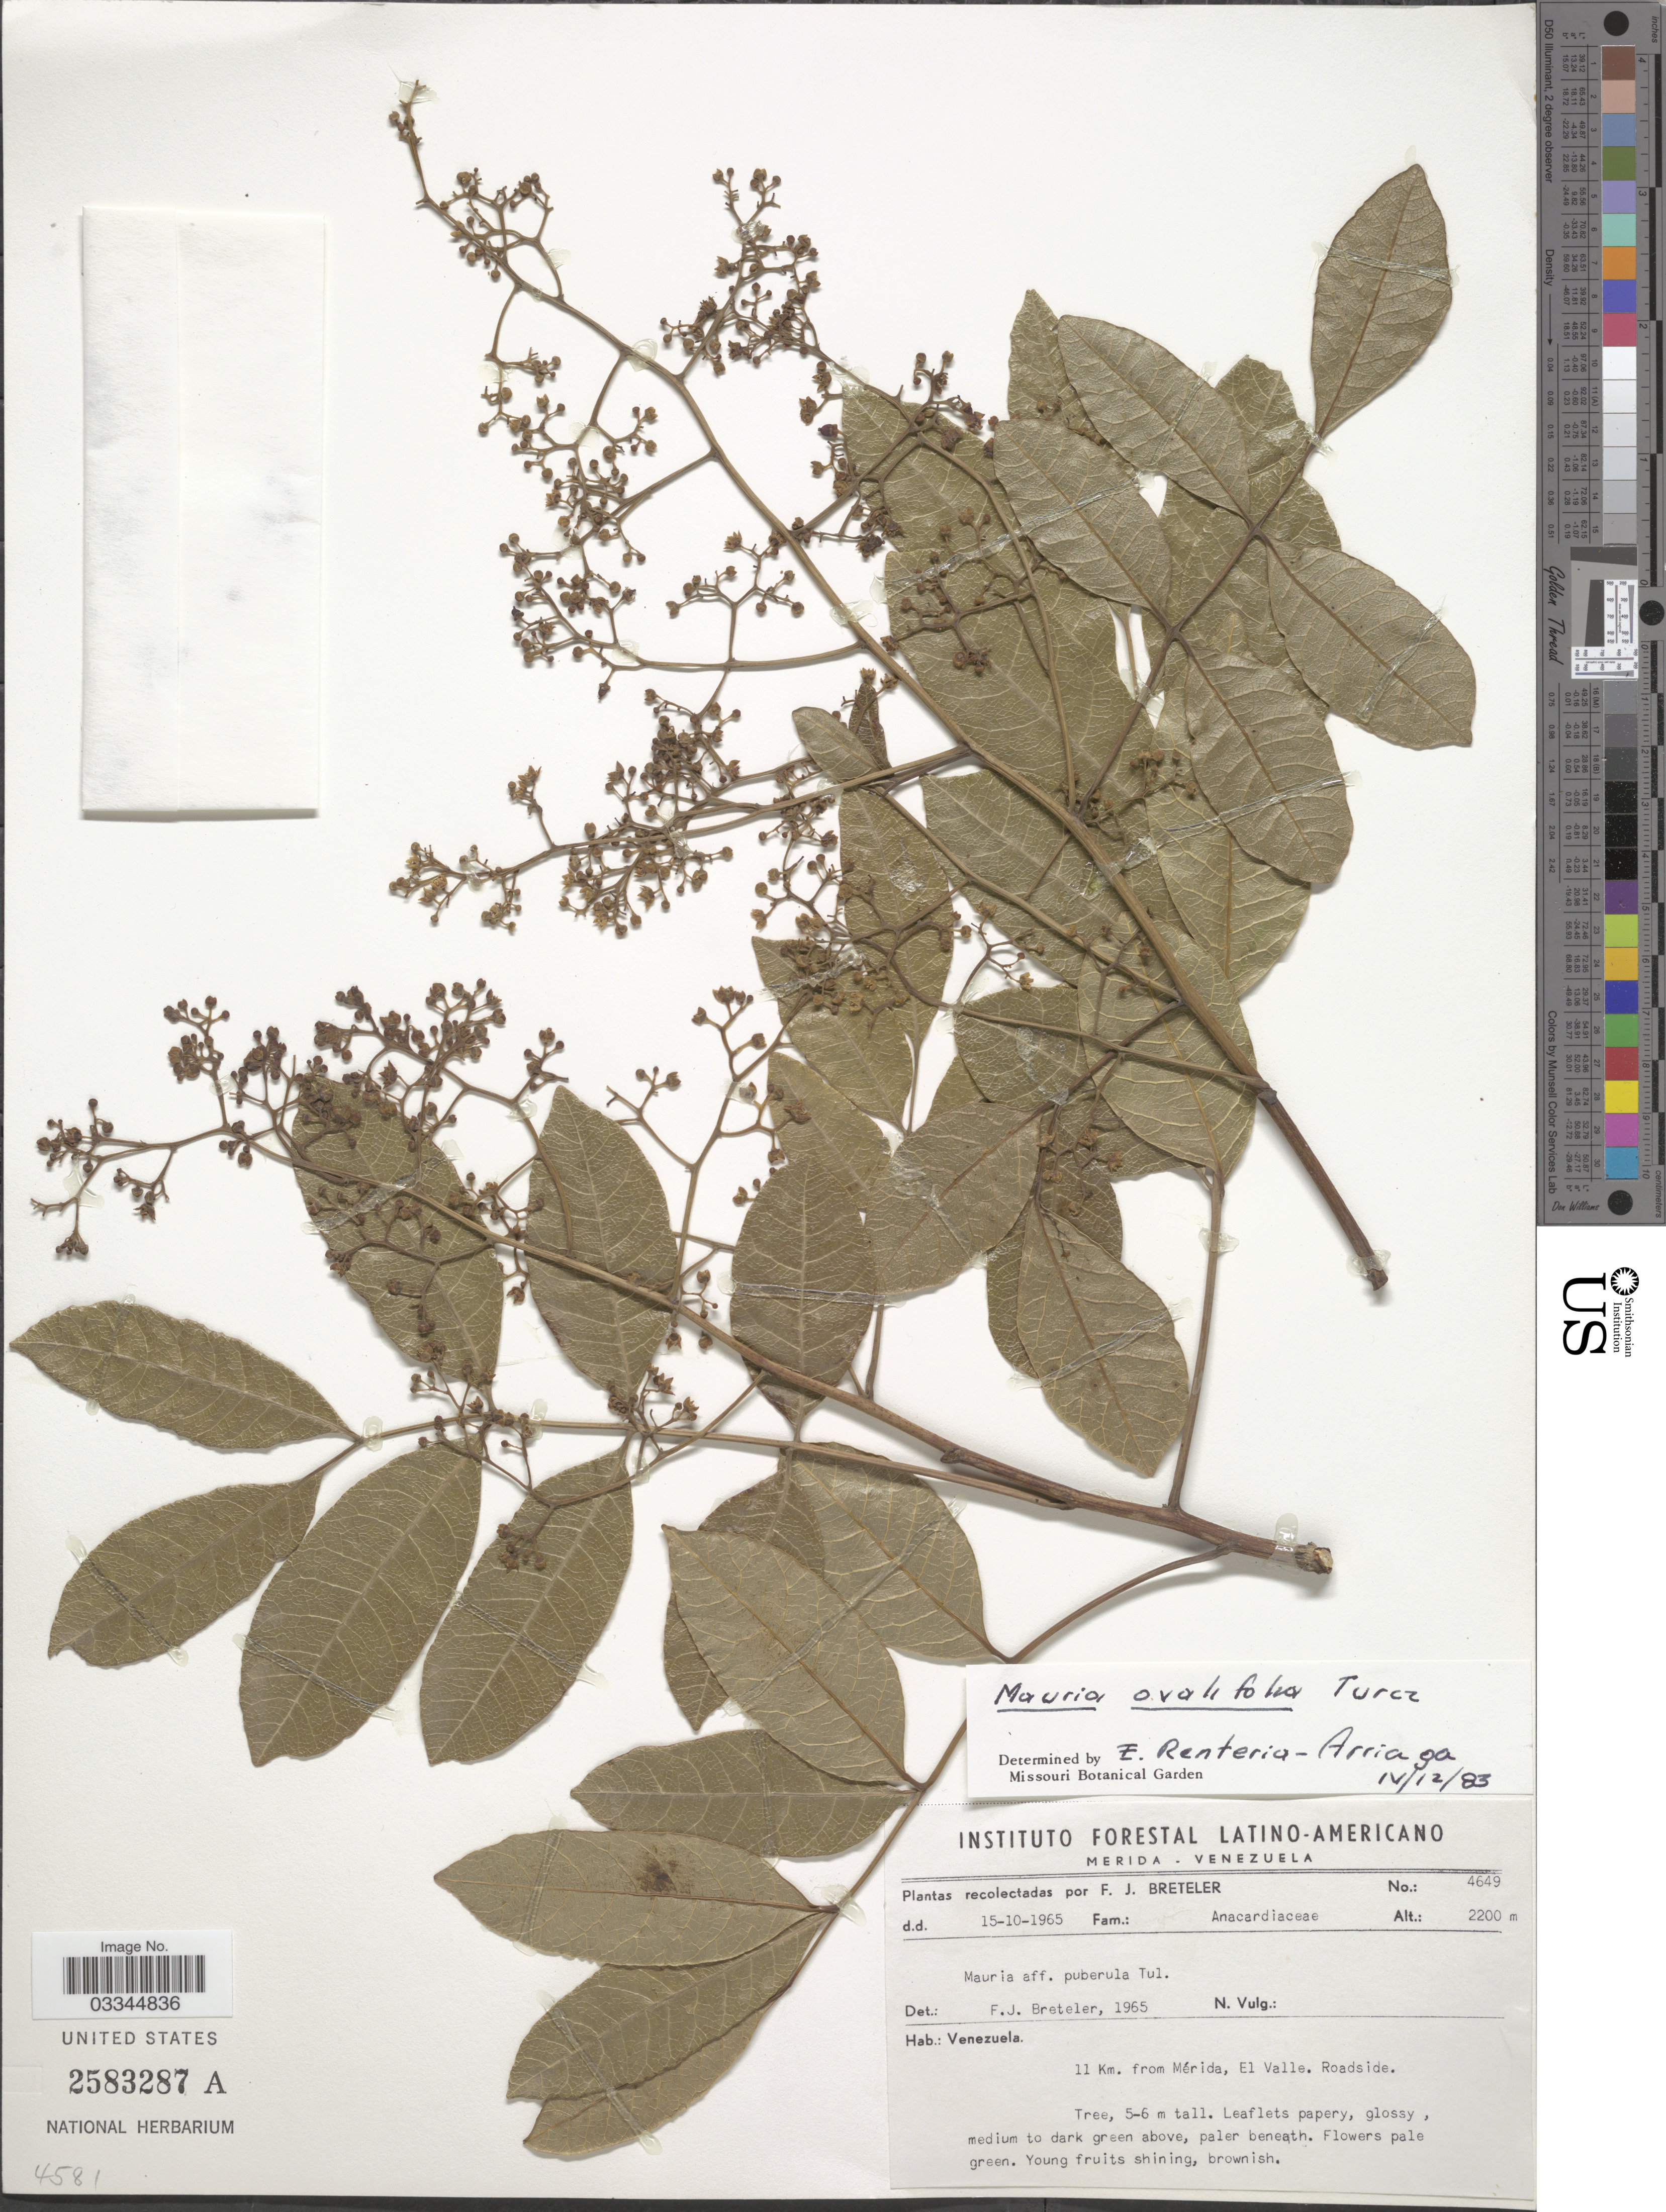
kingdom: Plantae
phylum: Tracheophyta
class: Magnoliopsida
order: Sapindales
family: Anacardiaceae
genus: Mauria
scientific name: Mauria ovalifolia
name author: Turcz.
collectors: F. J. Breteler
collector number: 4649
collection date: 1965-10-15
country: Venezuela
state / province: Mérida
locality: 11 Km. from Mérida, El Valle. Roadside.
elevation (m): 2200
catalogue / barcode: US 2583287A